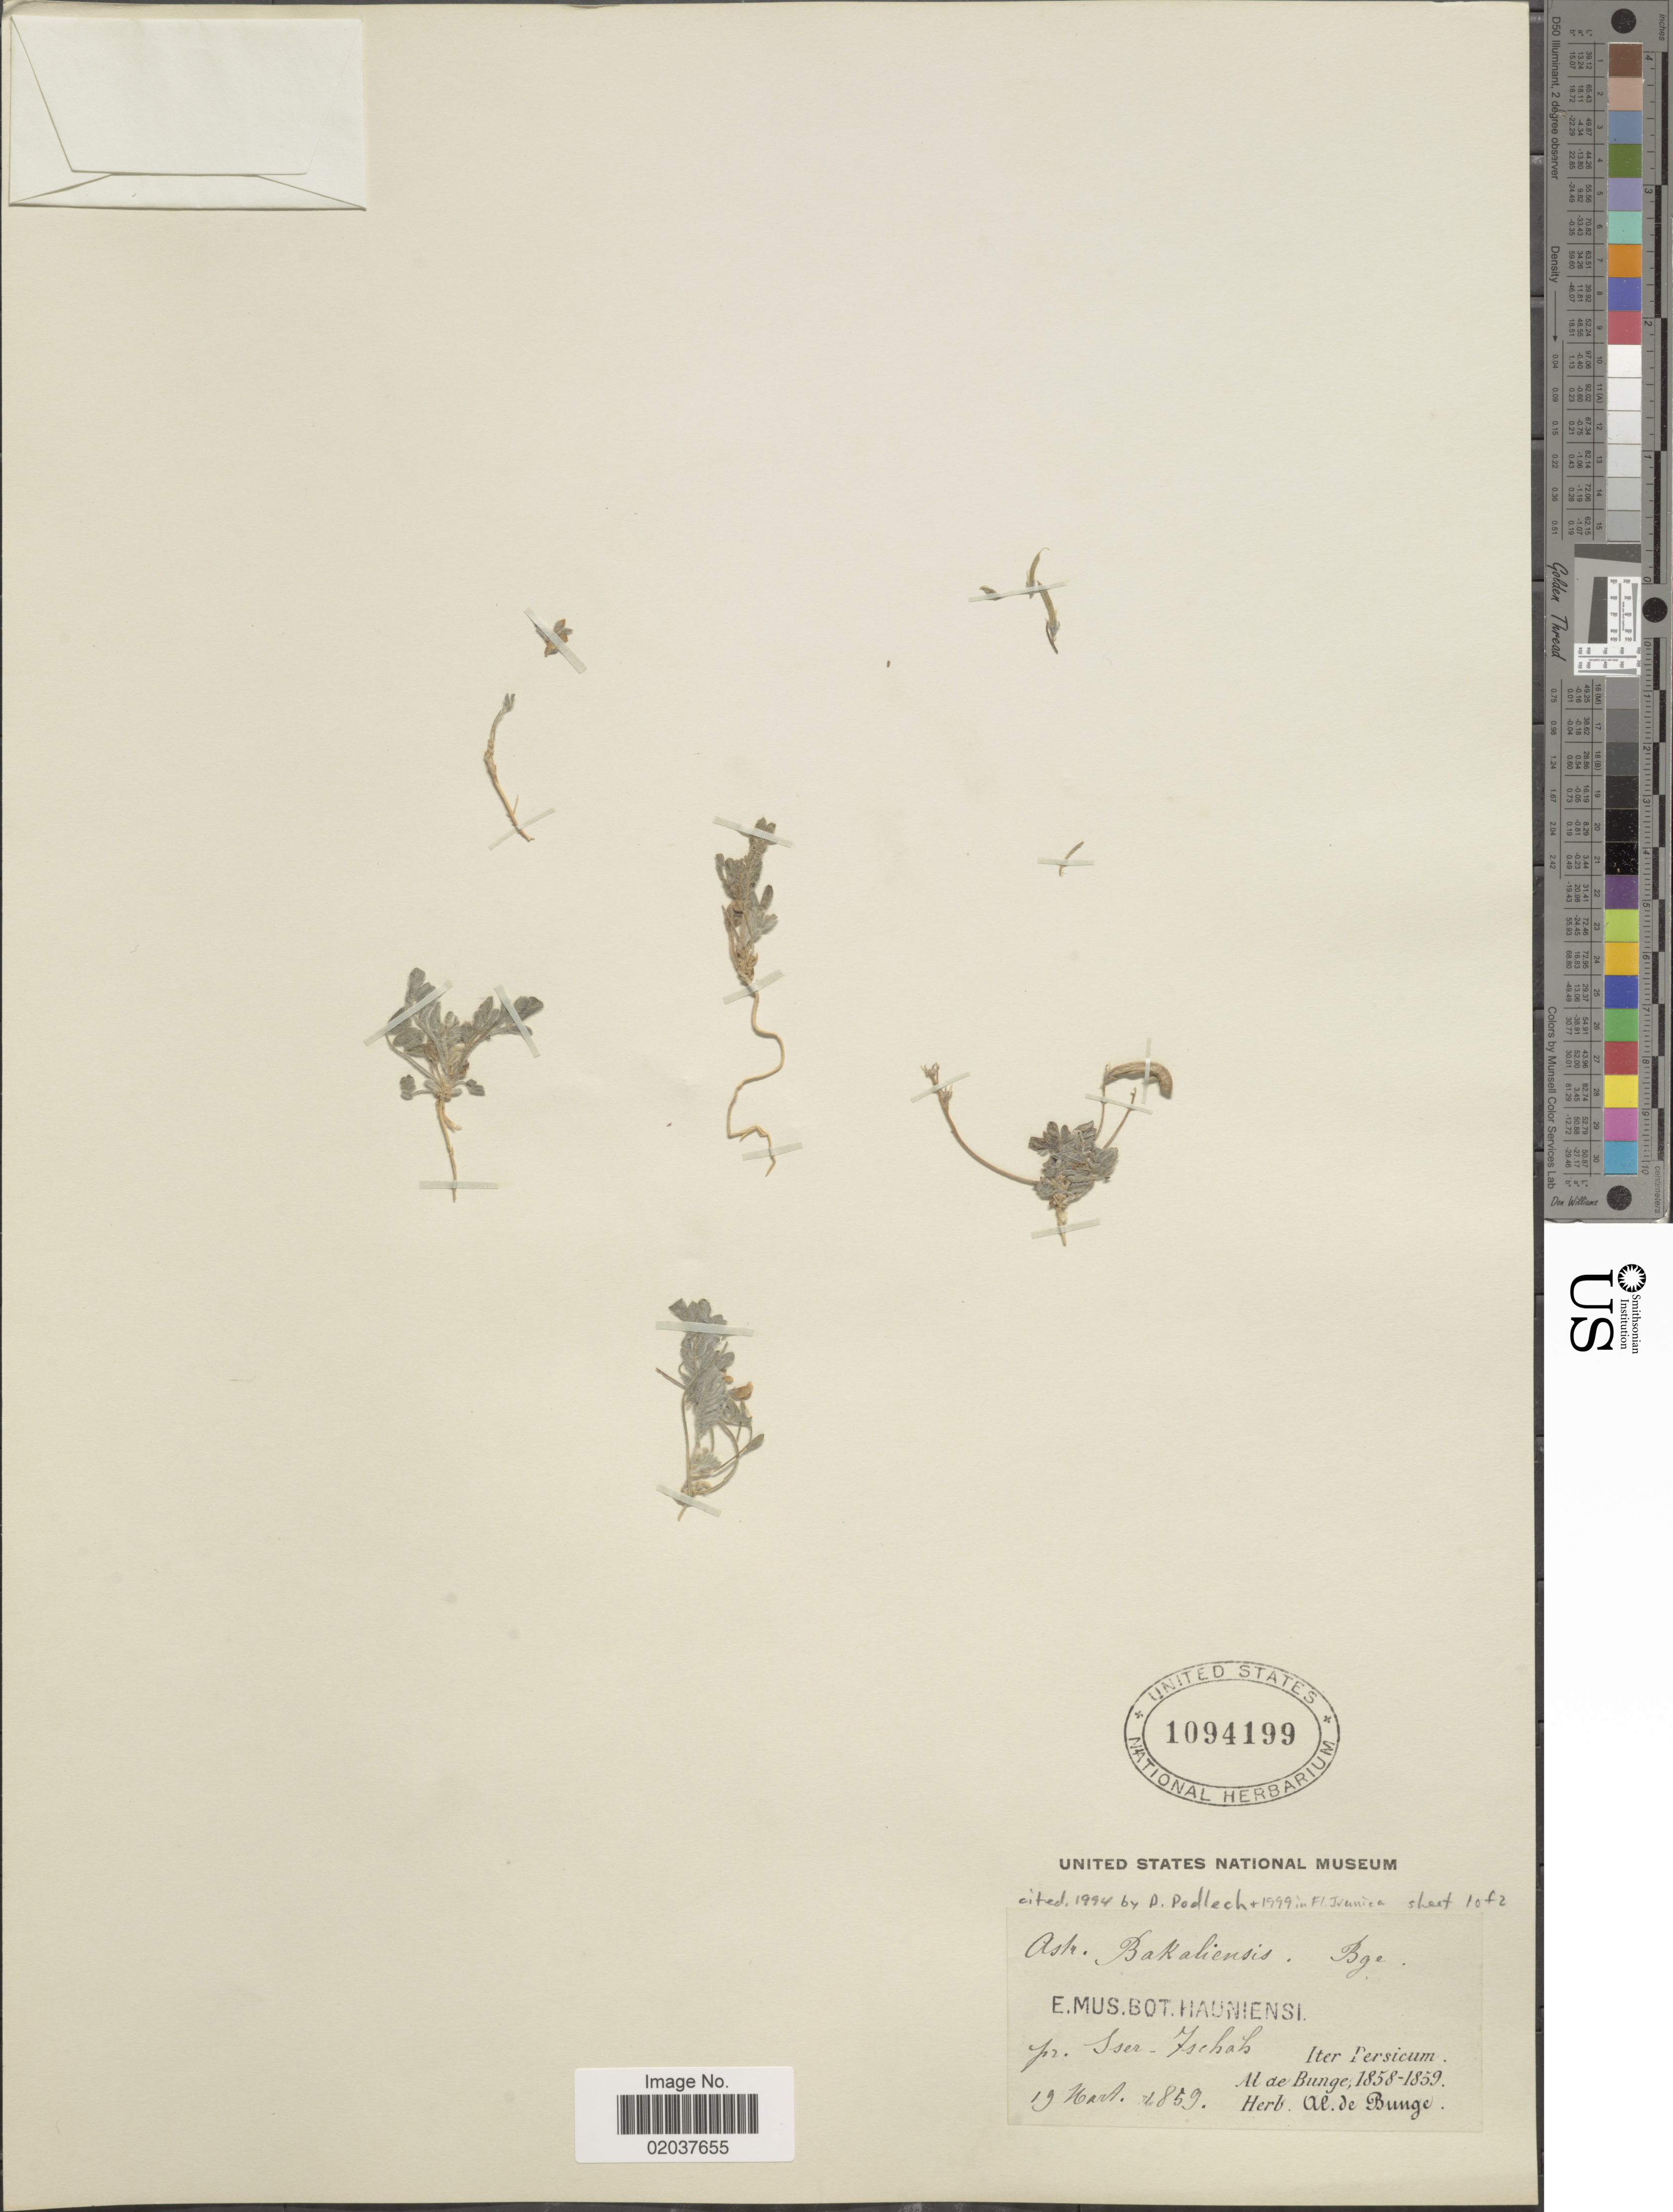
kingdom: Plantae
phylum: Tracheophyta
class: Magnoliopsida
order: Fabales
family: Fabaceae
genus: Astragalus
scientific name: Astragalus bakaliensis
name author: Bunge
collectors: A. de Bunge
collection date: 1859-03-19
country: Iran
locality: Pr. Iser-Tschaib, Persicum [interpreted]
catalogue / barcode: US 1094199